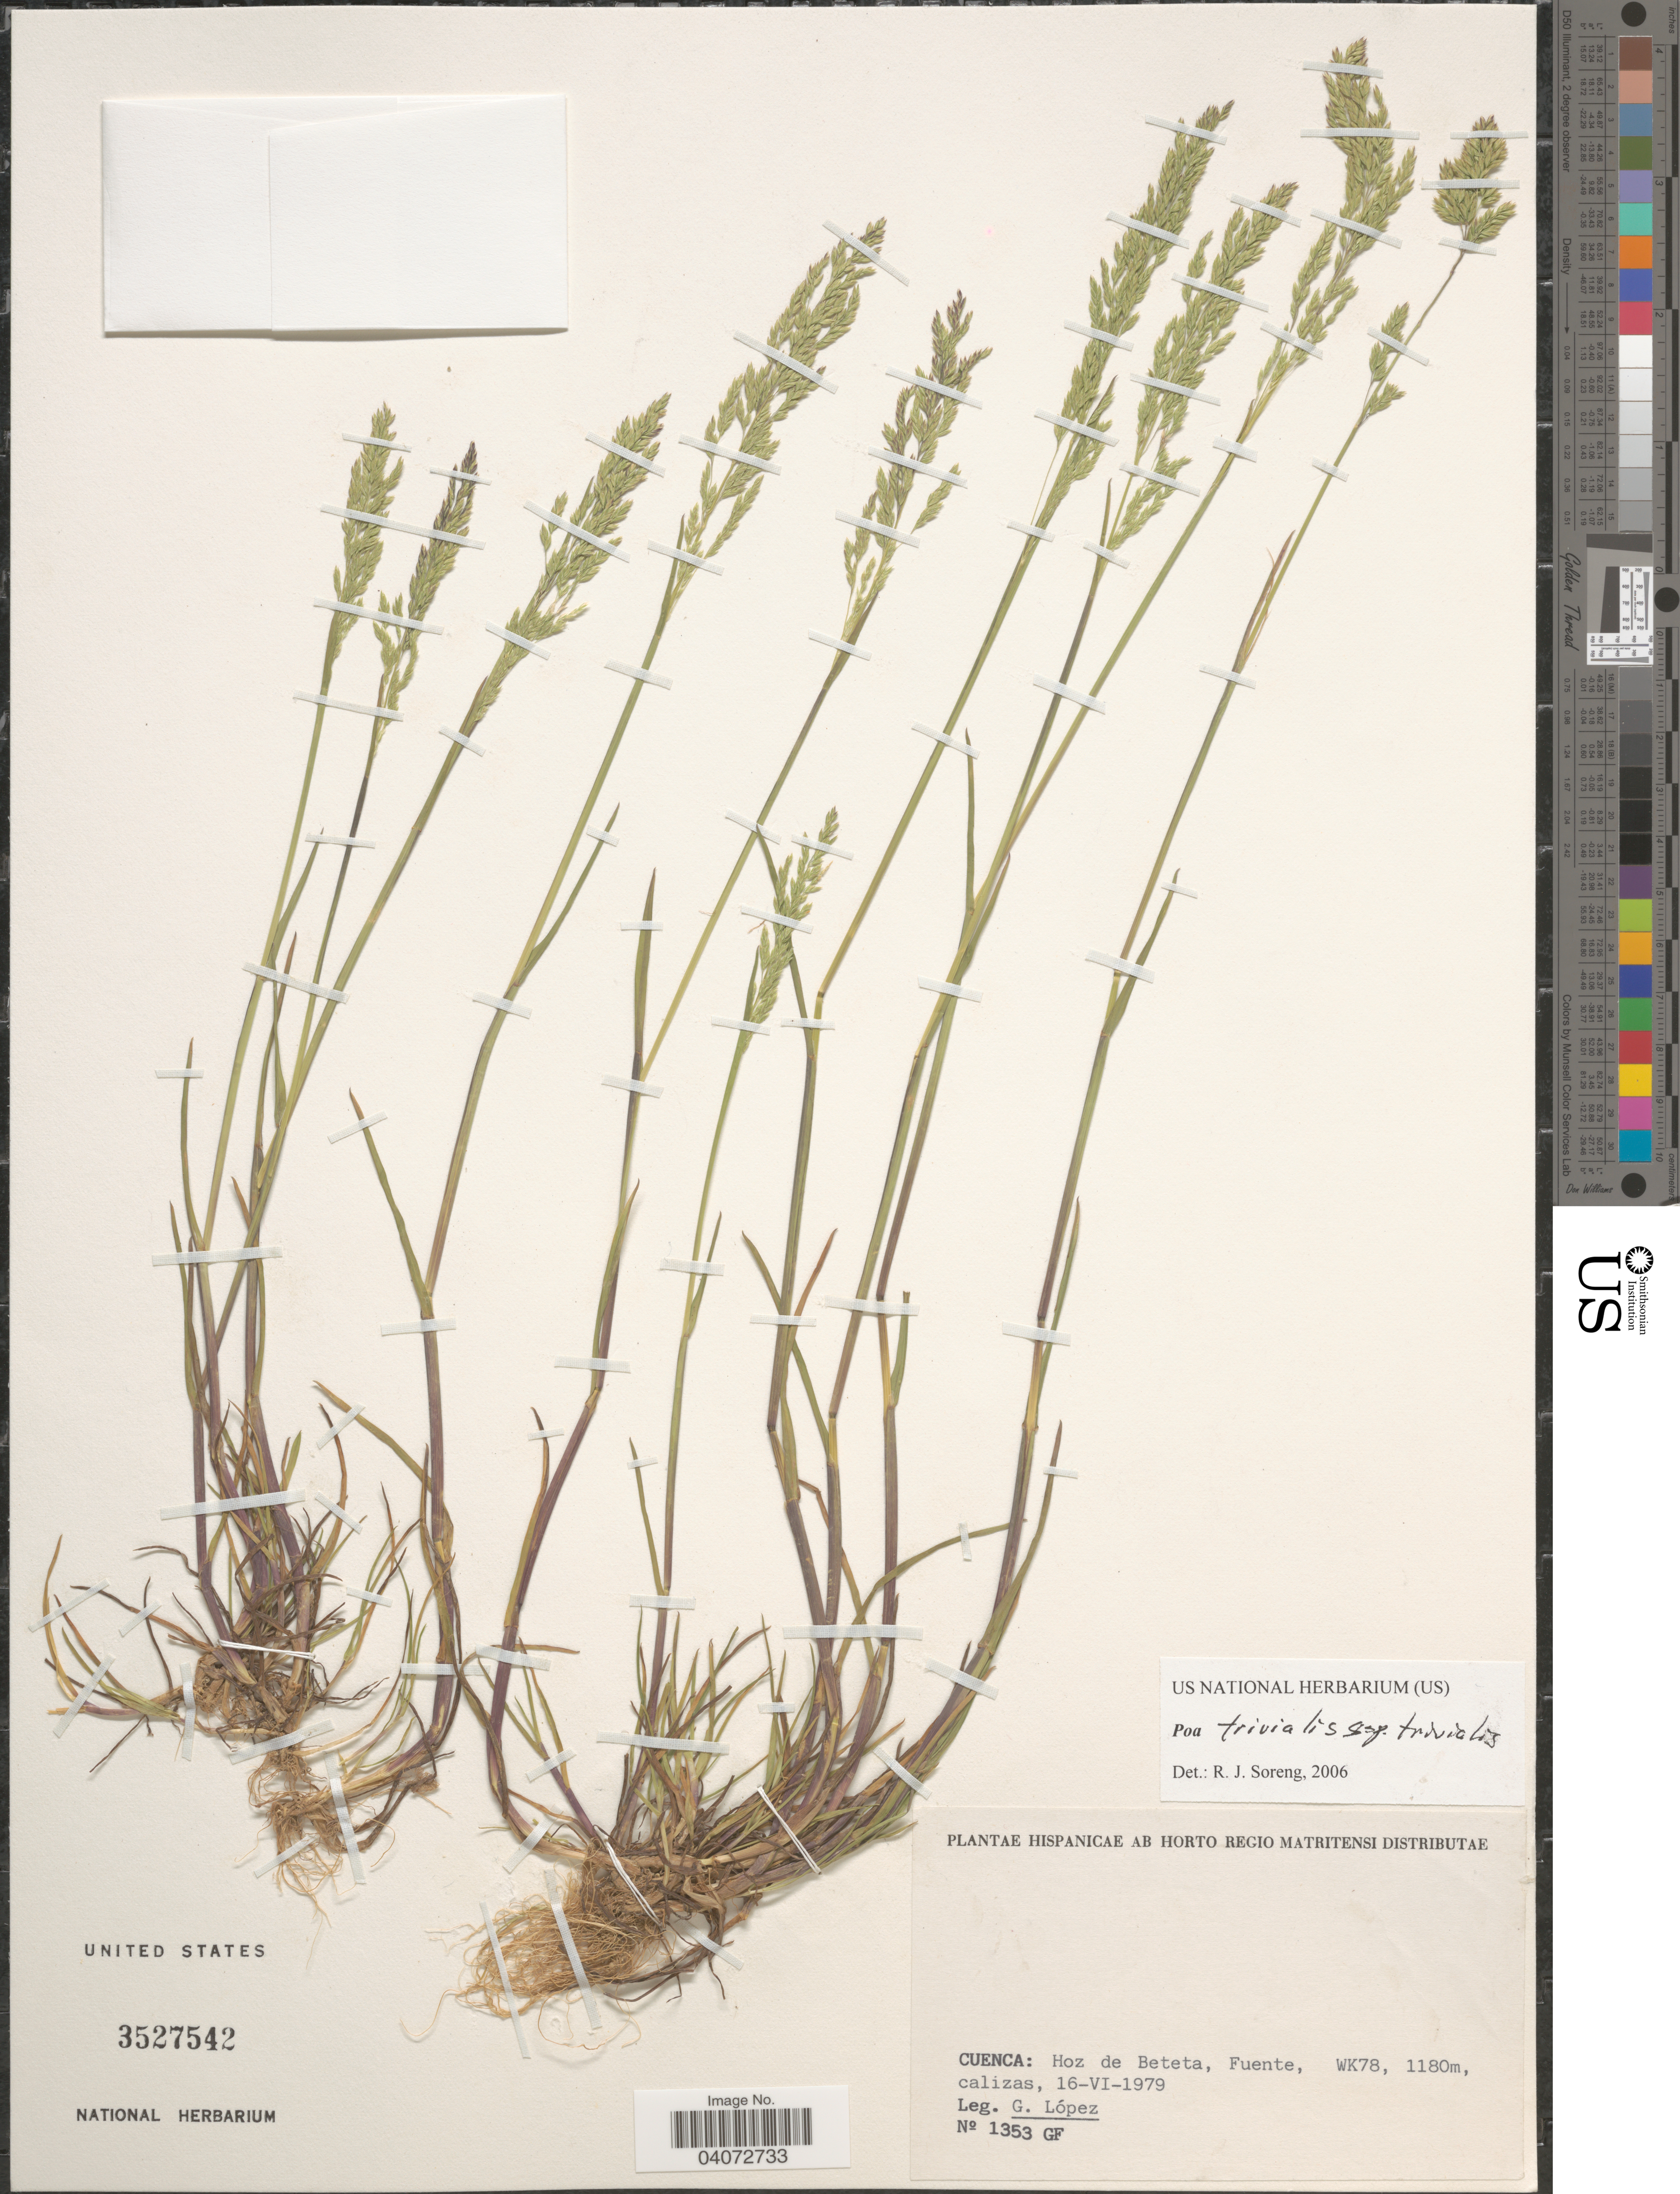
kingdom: Plantae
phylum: Tracheophyta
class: Liliopsida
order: Poales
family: Poaceae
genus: Poa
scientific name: Poa trivialis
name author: L.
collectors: G. López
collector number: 1353 GF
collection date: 1979-06-16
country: Spain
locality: Cuenca: Hoz de Beteta, Fuente, WK78, calizas.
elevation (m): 1180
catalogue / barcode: US 3527542